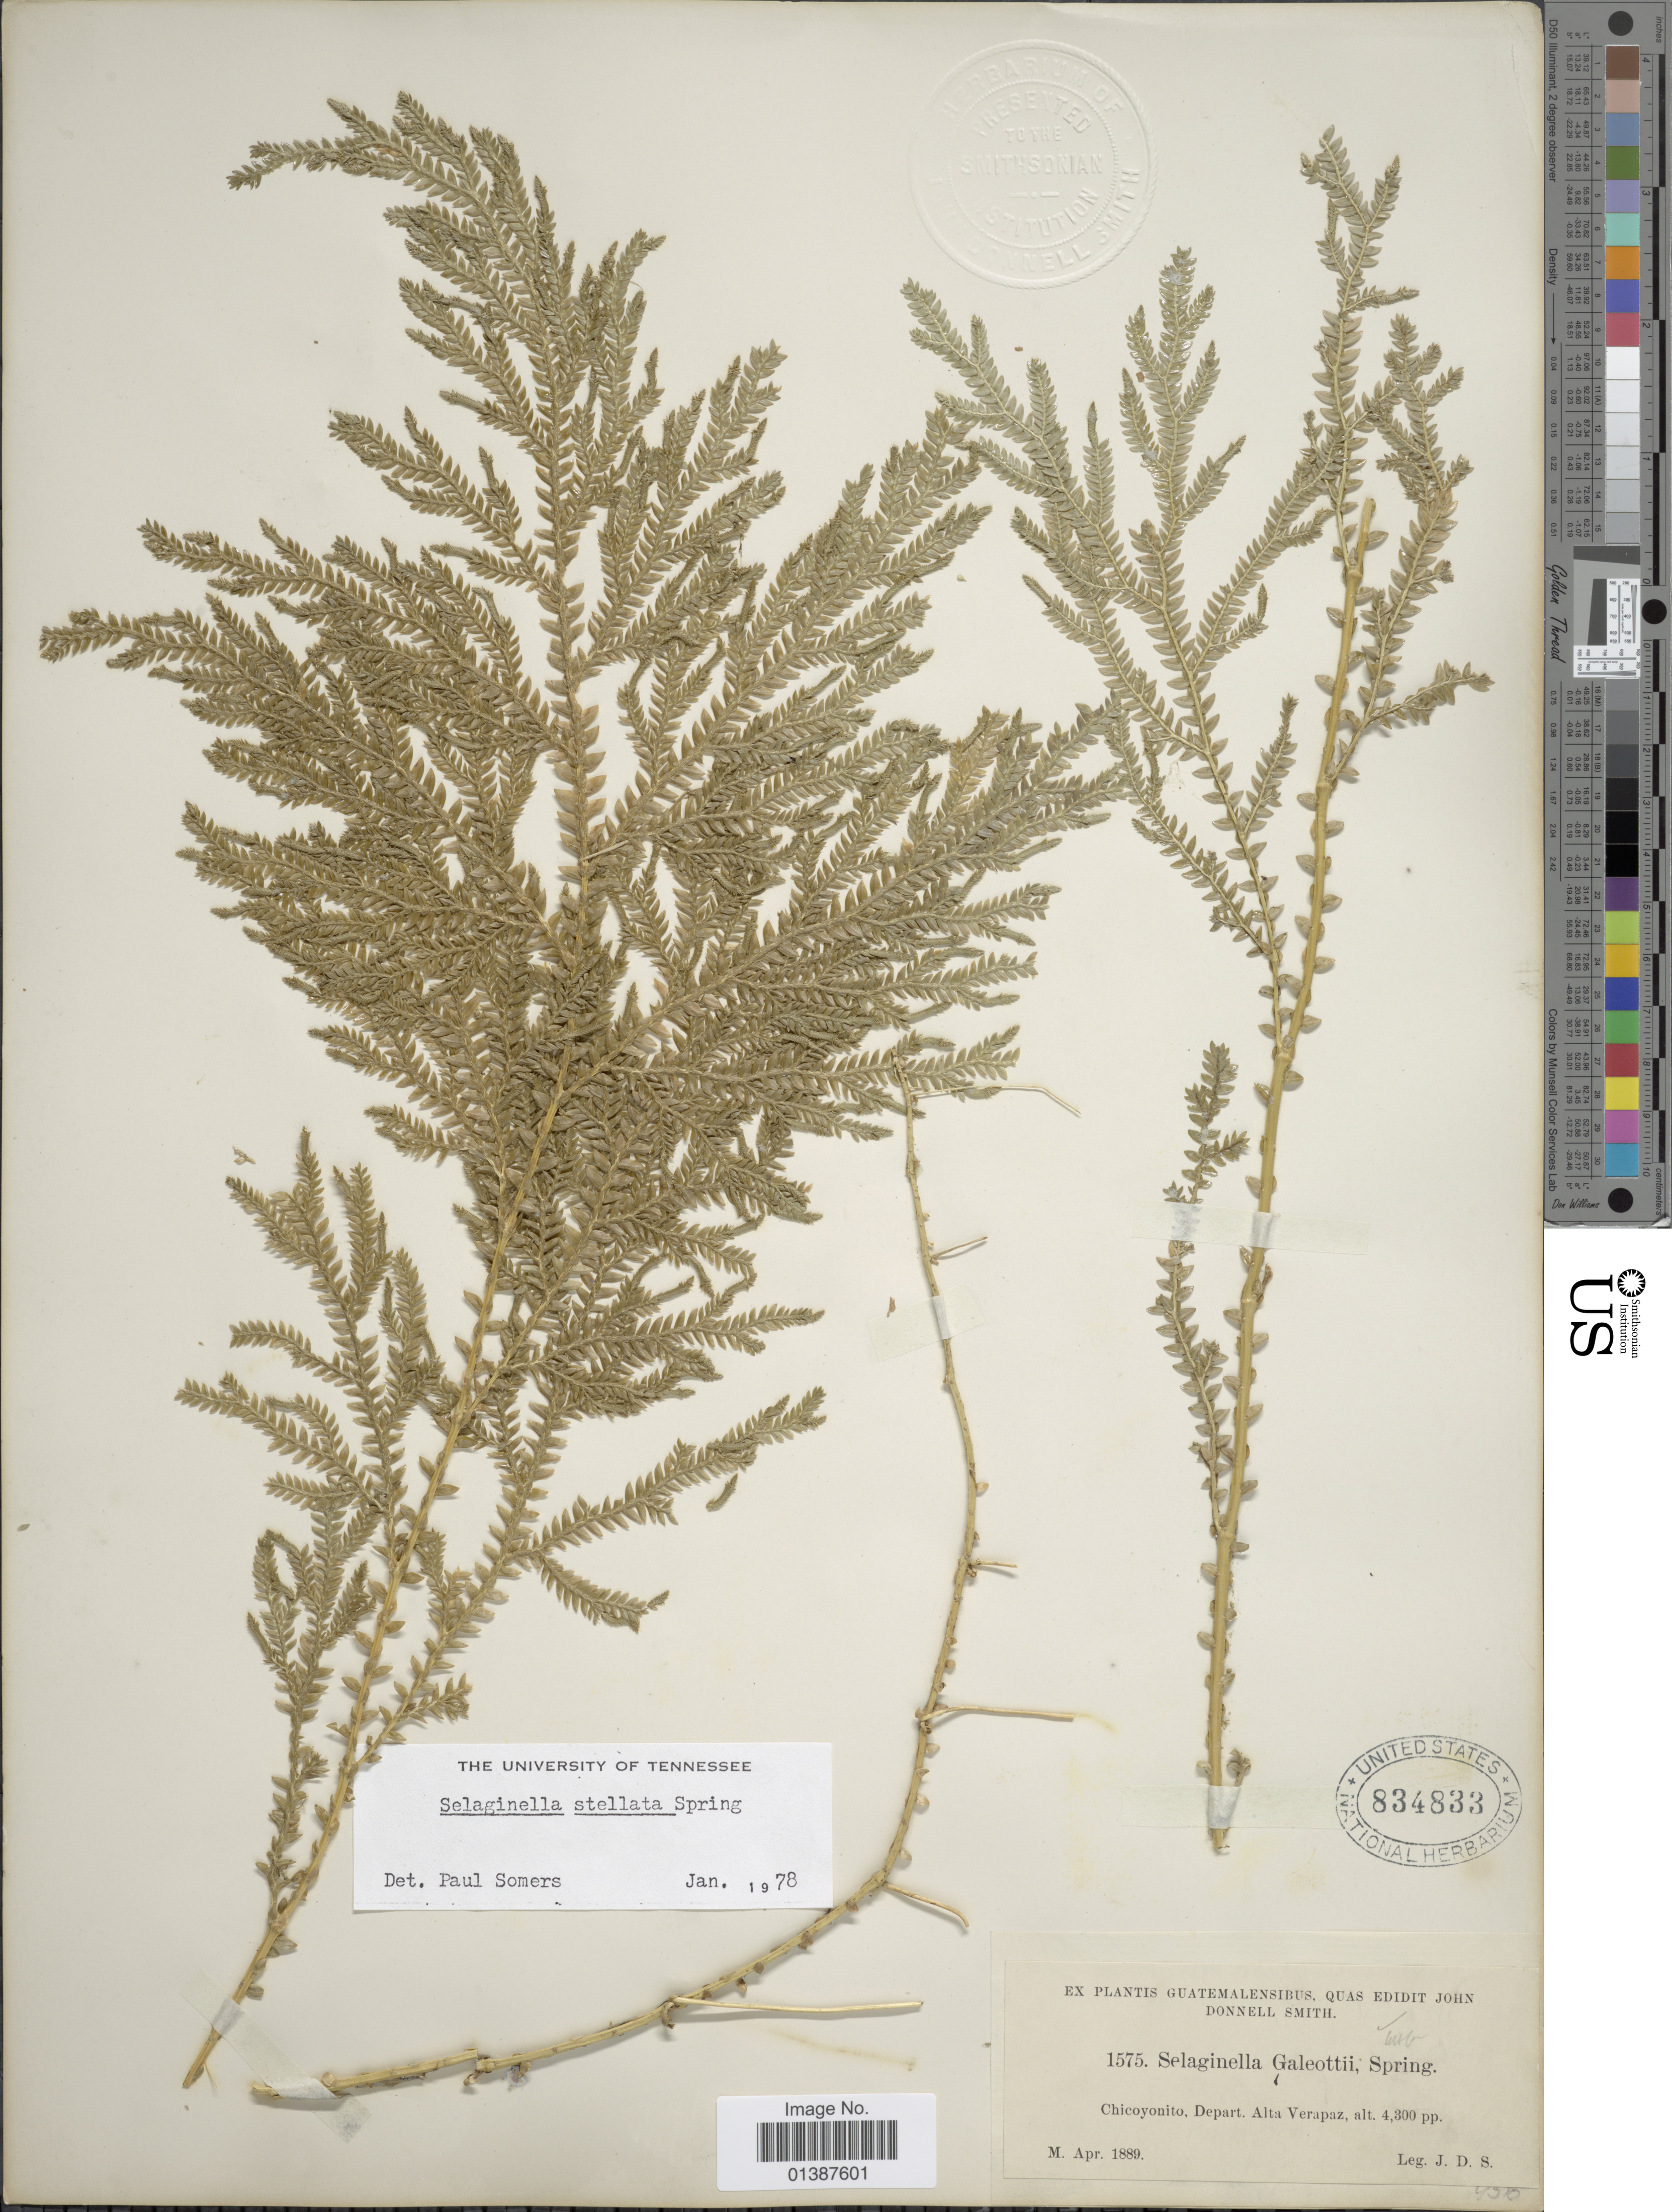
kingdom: Plantae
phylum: Tracheophyta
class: Lycopodiopsida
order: Selaginellales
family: Selaginellaceae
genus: Selaginella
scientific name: Selaginella galeottii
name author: Spring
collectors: J. Donnell Smith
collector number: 1575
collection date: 1889-04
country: Guatemala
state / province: Alta Verapaz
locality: Chicoyonito, Depart. Alta Verapaz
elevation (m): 1311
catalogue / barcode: US 834833